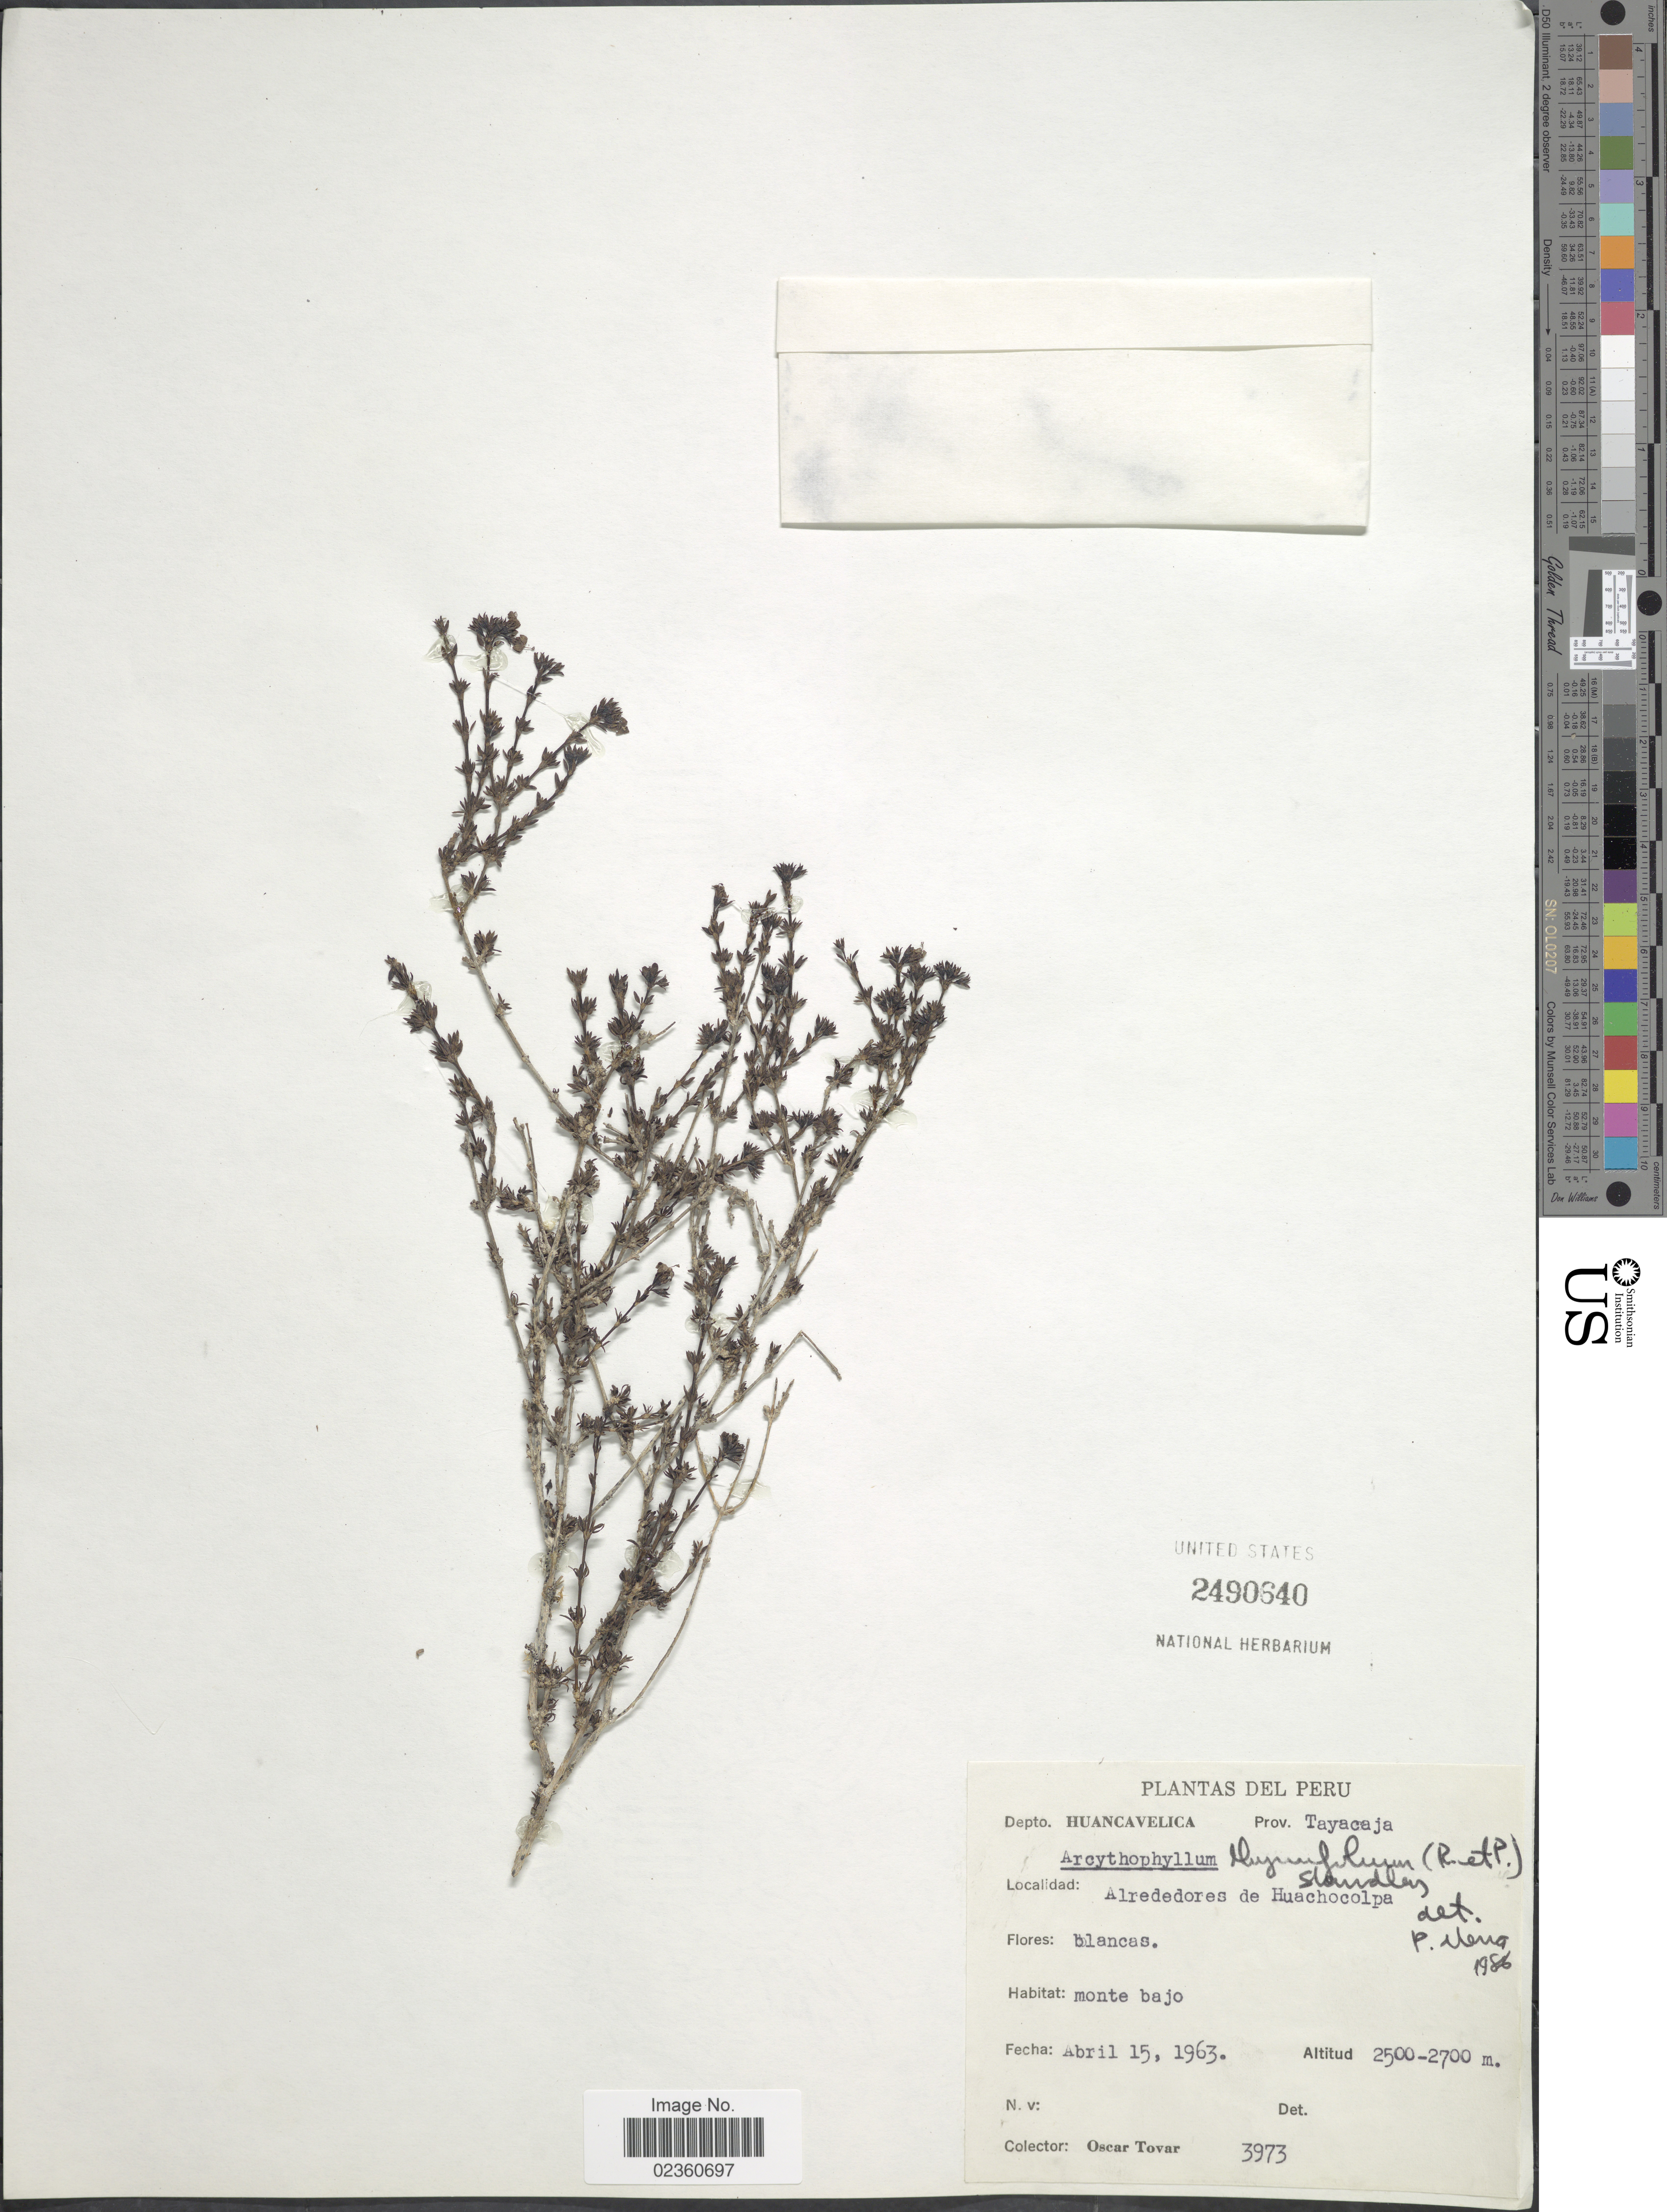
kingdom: Plantae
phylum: Tracheophyta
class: Magnoliopsida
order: Gentianales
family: Rubiaceae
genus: Arcytophyllum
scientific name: Arcytophyllum thymifolium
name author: (Ruiz & Pav.) Standl.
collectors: Ó. Tovar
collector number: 3973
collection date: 1963-04-15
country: Peru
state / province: Huancavelica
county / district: Tayacaja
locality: Depto. Huancavelica, Prov. Tayacaja, Alrededores de Huachocolpa, monte bajo.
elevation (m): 2500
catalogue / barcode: US 2490640